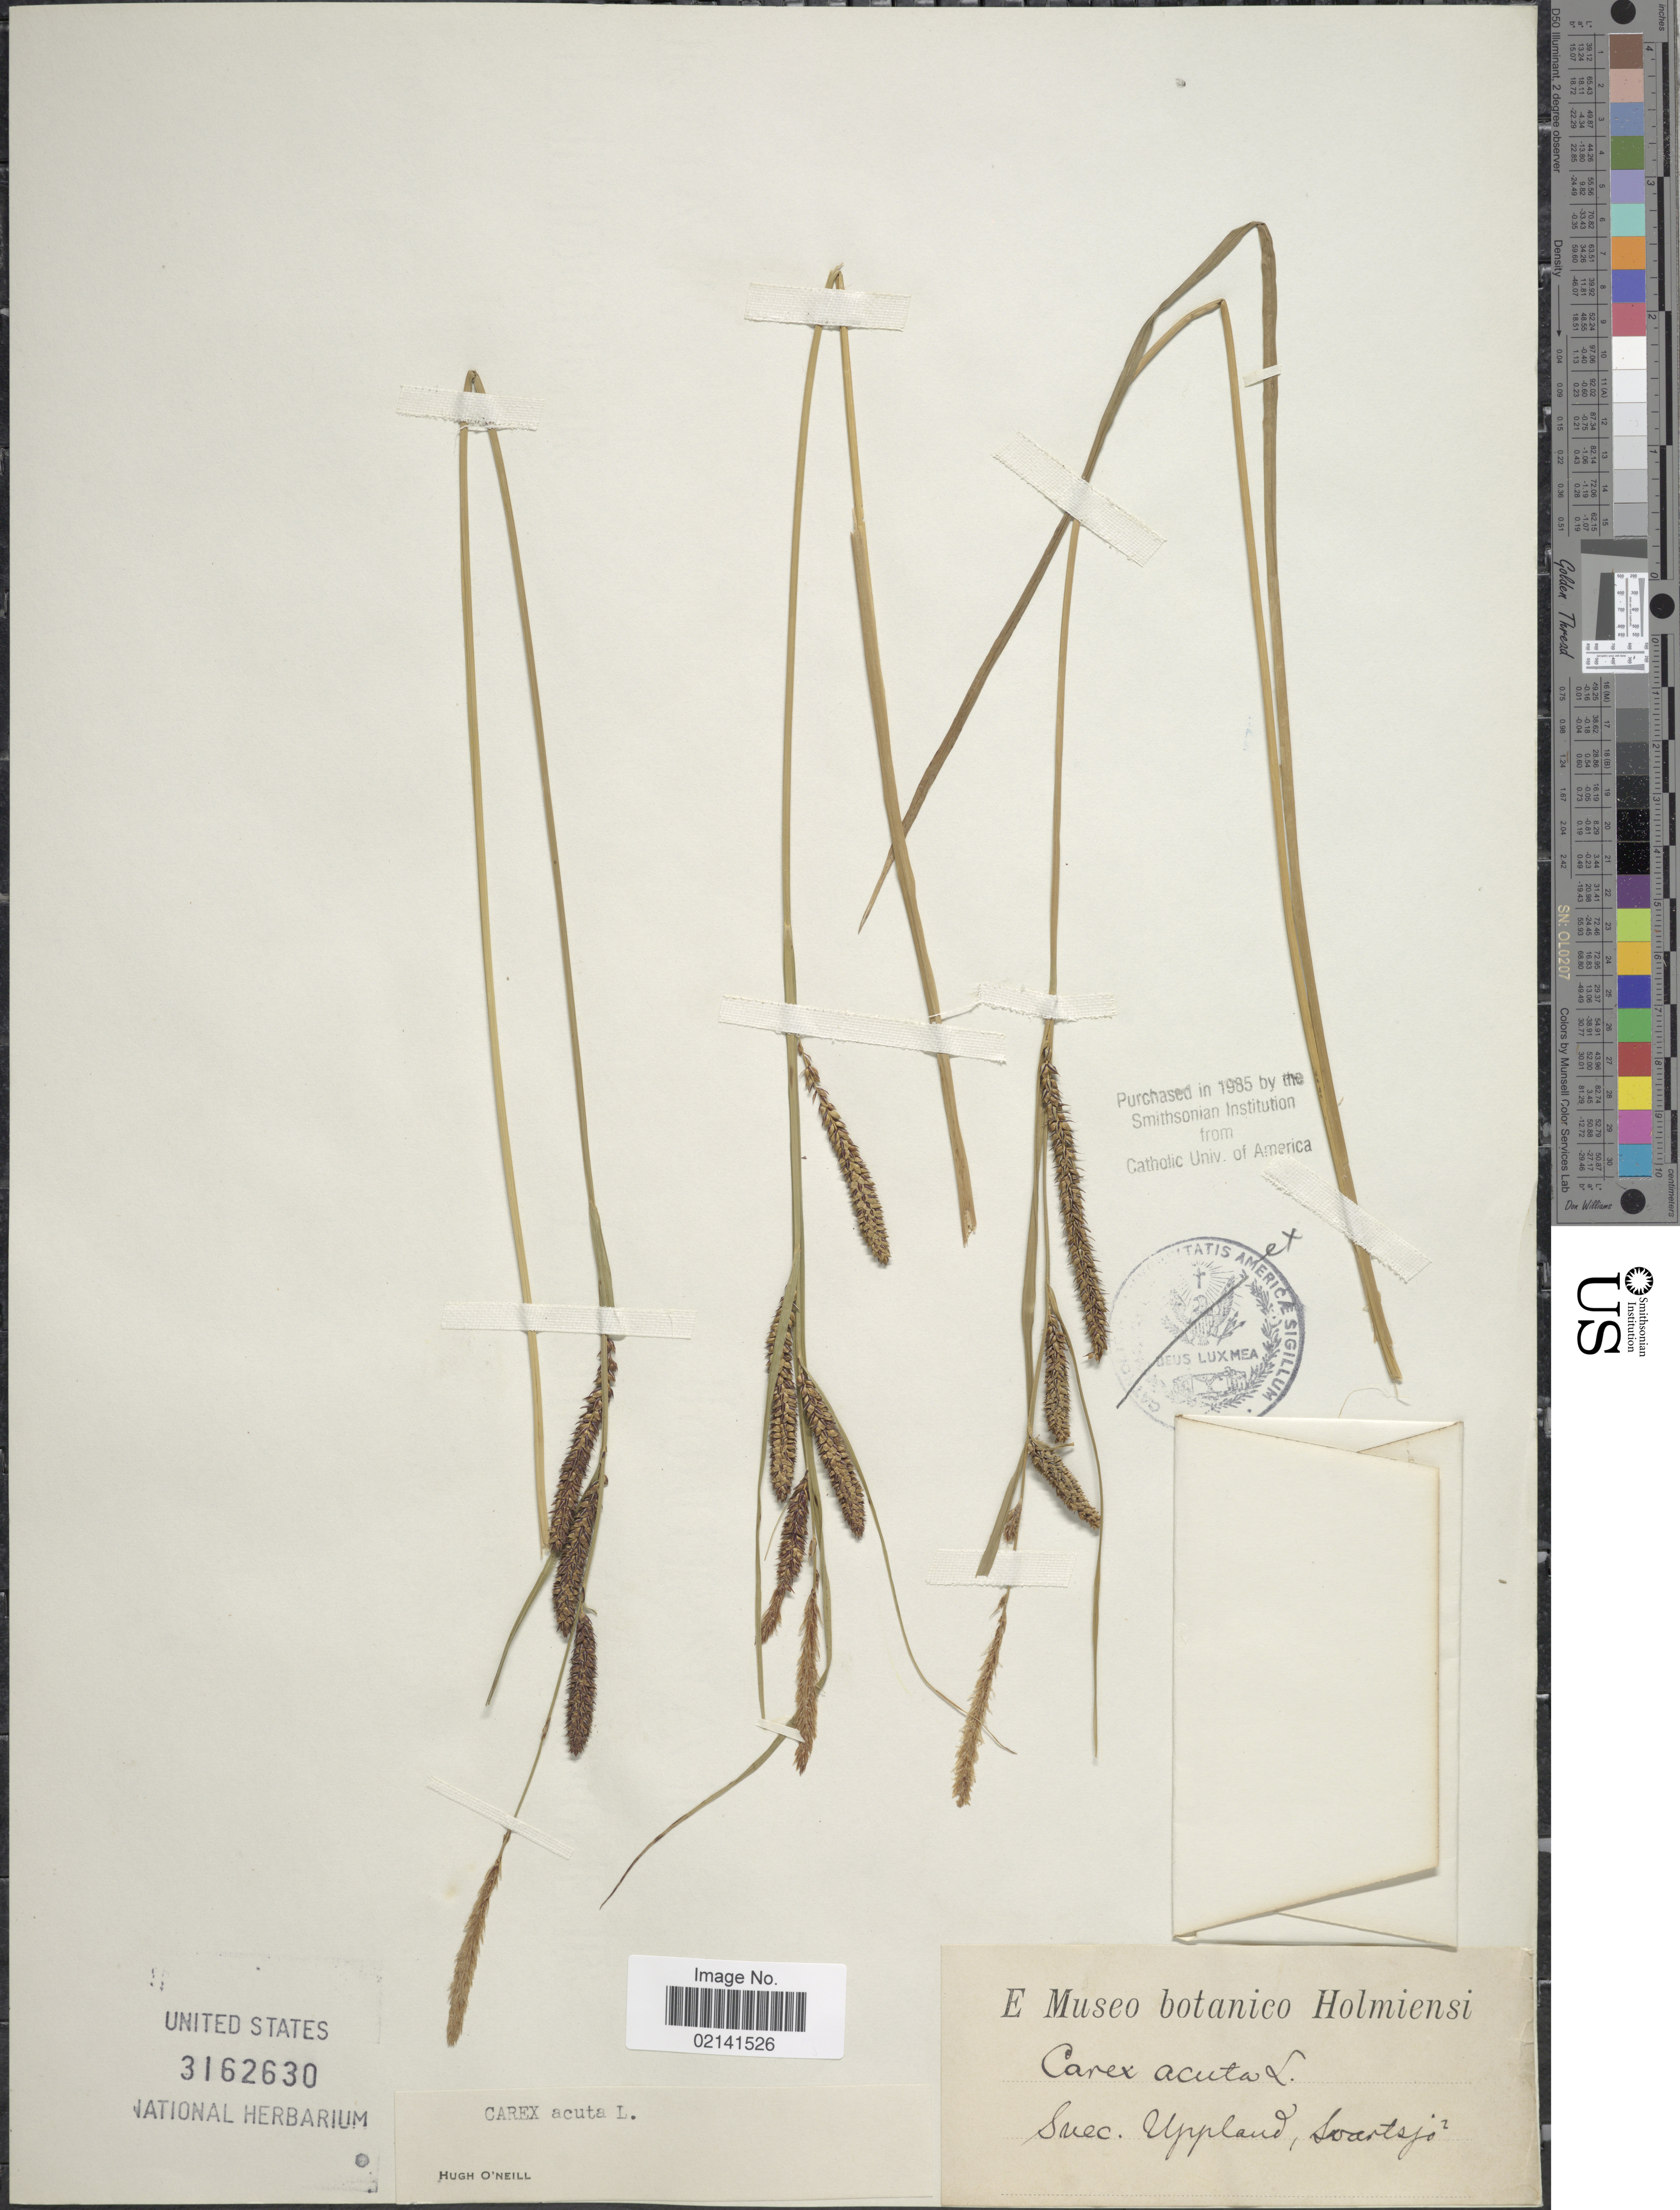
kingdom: Plantae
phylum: Tracheophyta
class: Liliopsida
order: Poales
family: Cyperaceae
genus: Carex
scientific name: Carex acuta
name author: L.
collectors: ex Museo botan. Holmiensi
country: Sweden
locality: Suec. Uppland, Svartsjö.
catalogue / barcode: US 3162630